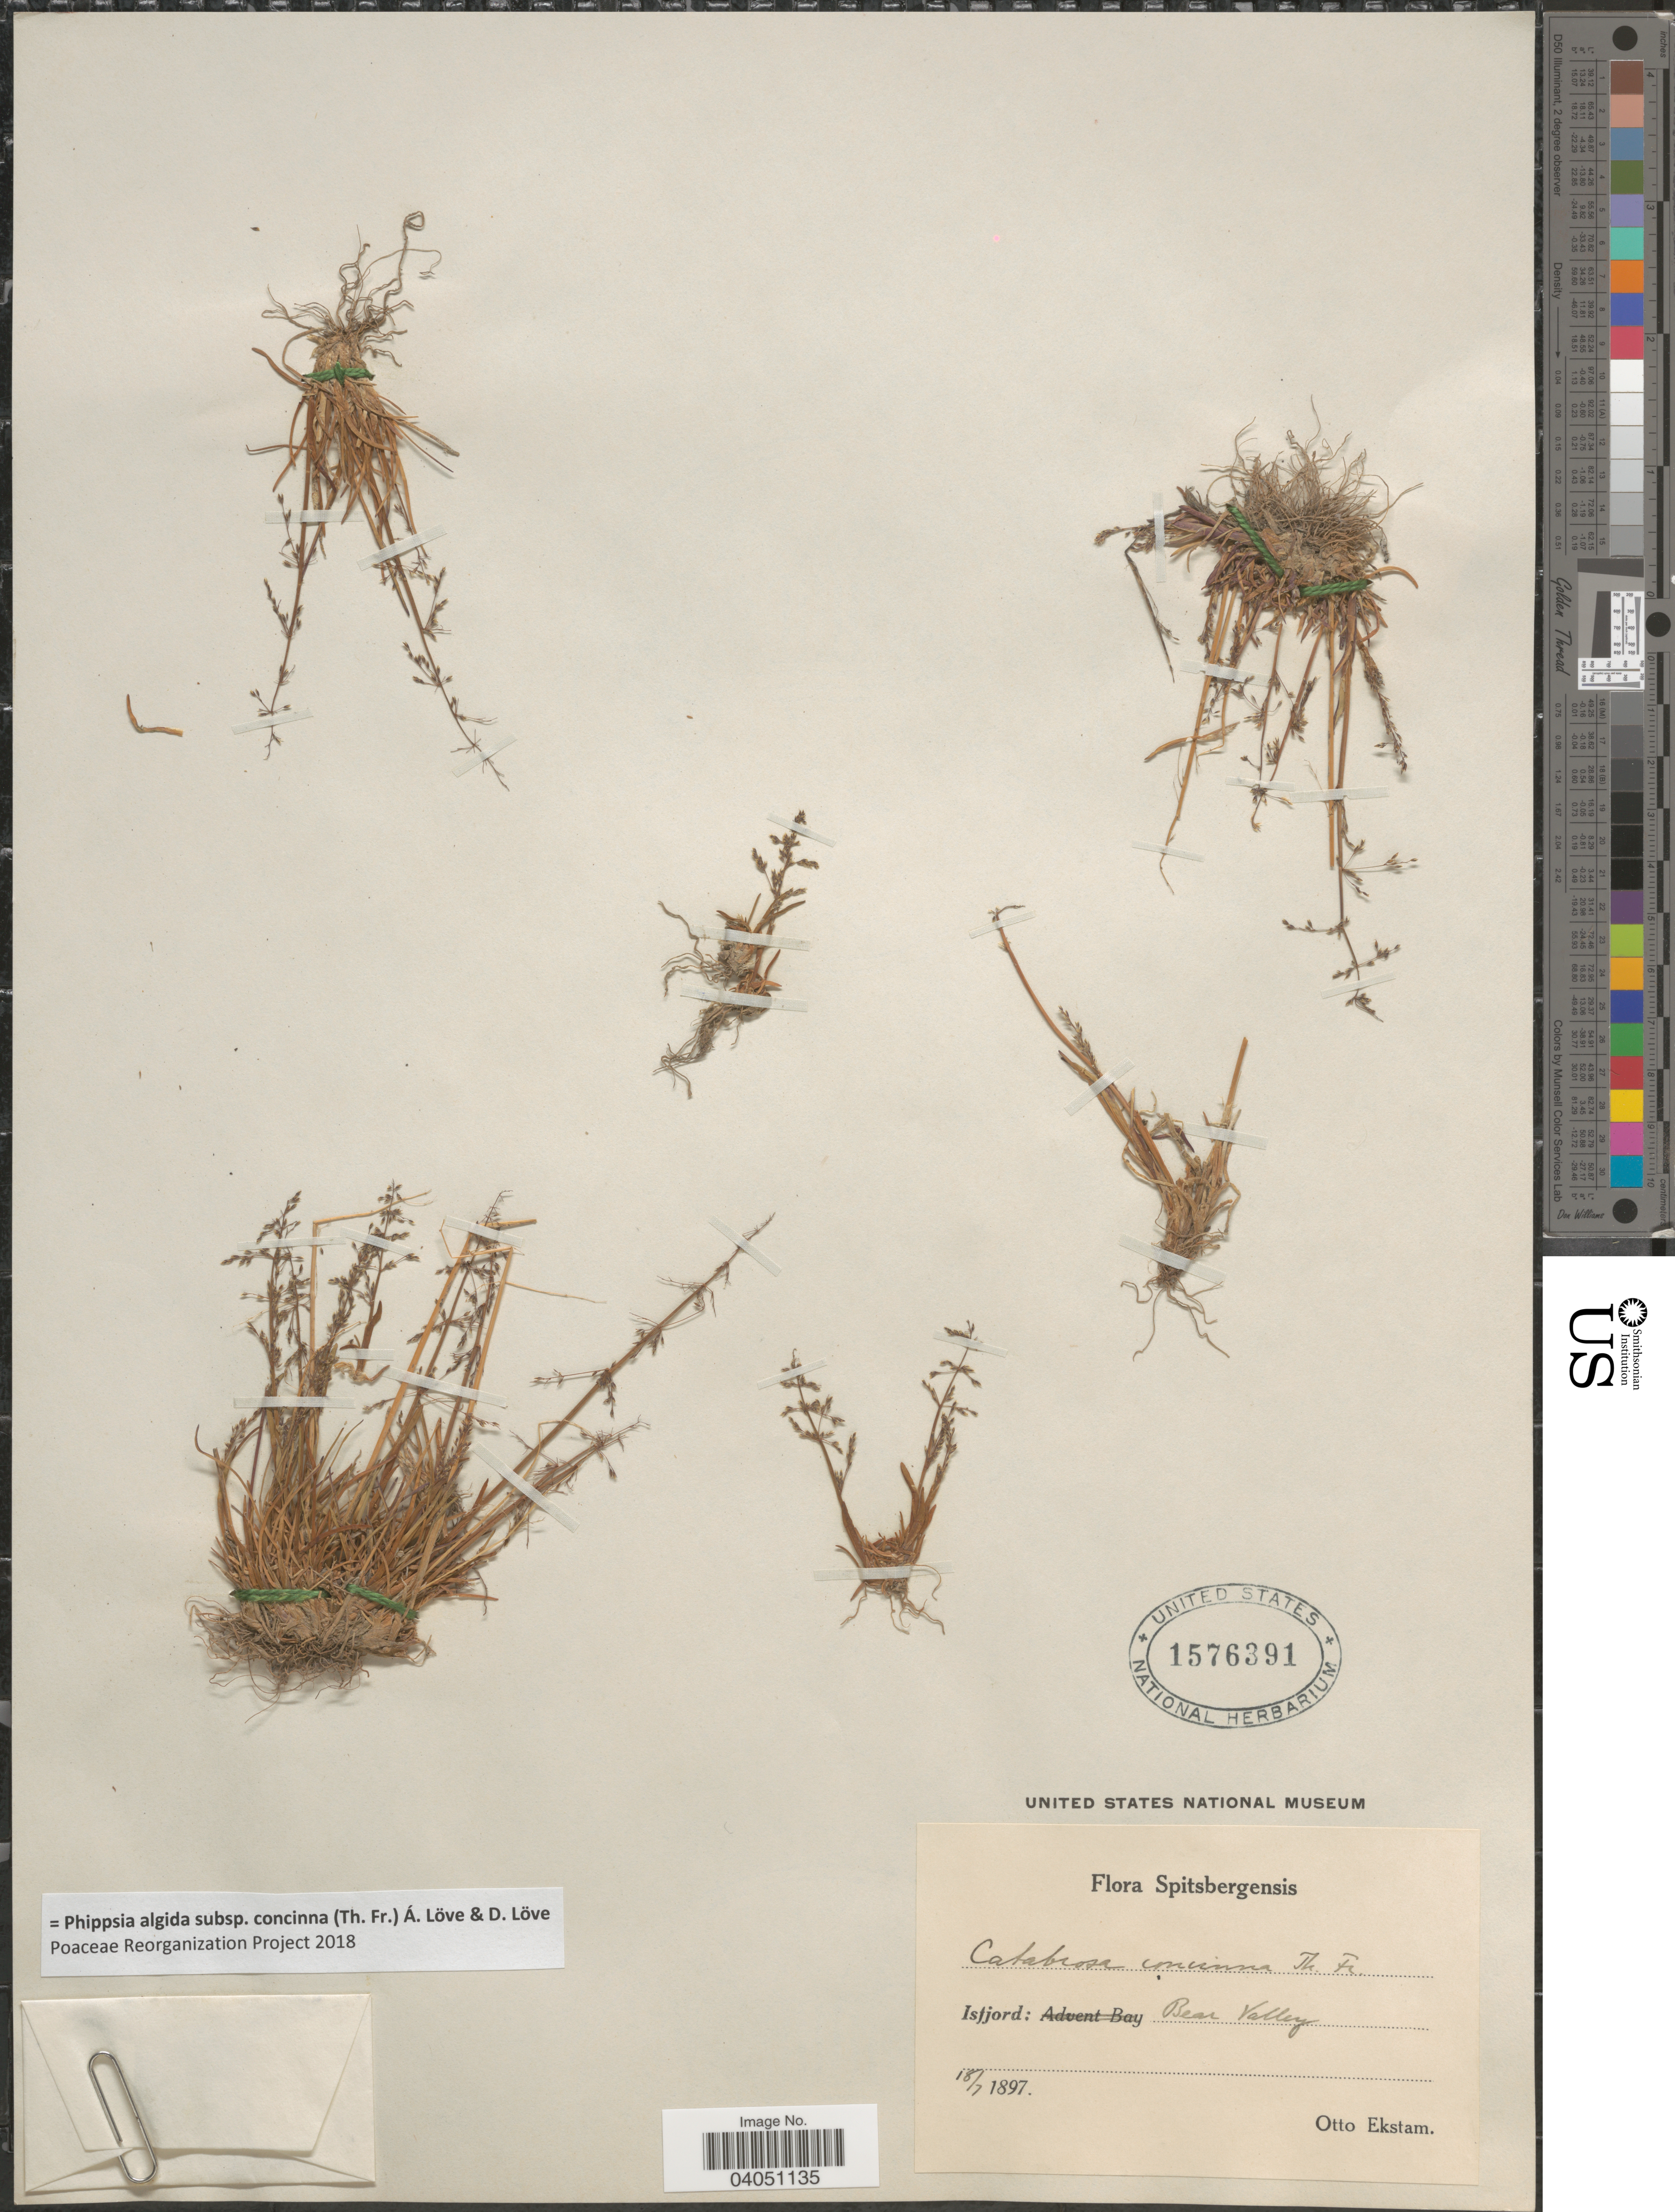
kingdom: Plantae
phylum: Tracheophyta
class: Liliopsida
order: Poales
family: Poaceae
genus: Phippsia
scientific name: Phippsia algida subsp. concinna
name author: (Th. Fr.) Á. Löve & D. Löve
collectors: O. Ekstam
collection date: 1897-07-18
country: Norway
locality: Spitsbergensis. Isfjord: Bear Valley.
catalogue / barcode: US 1576391